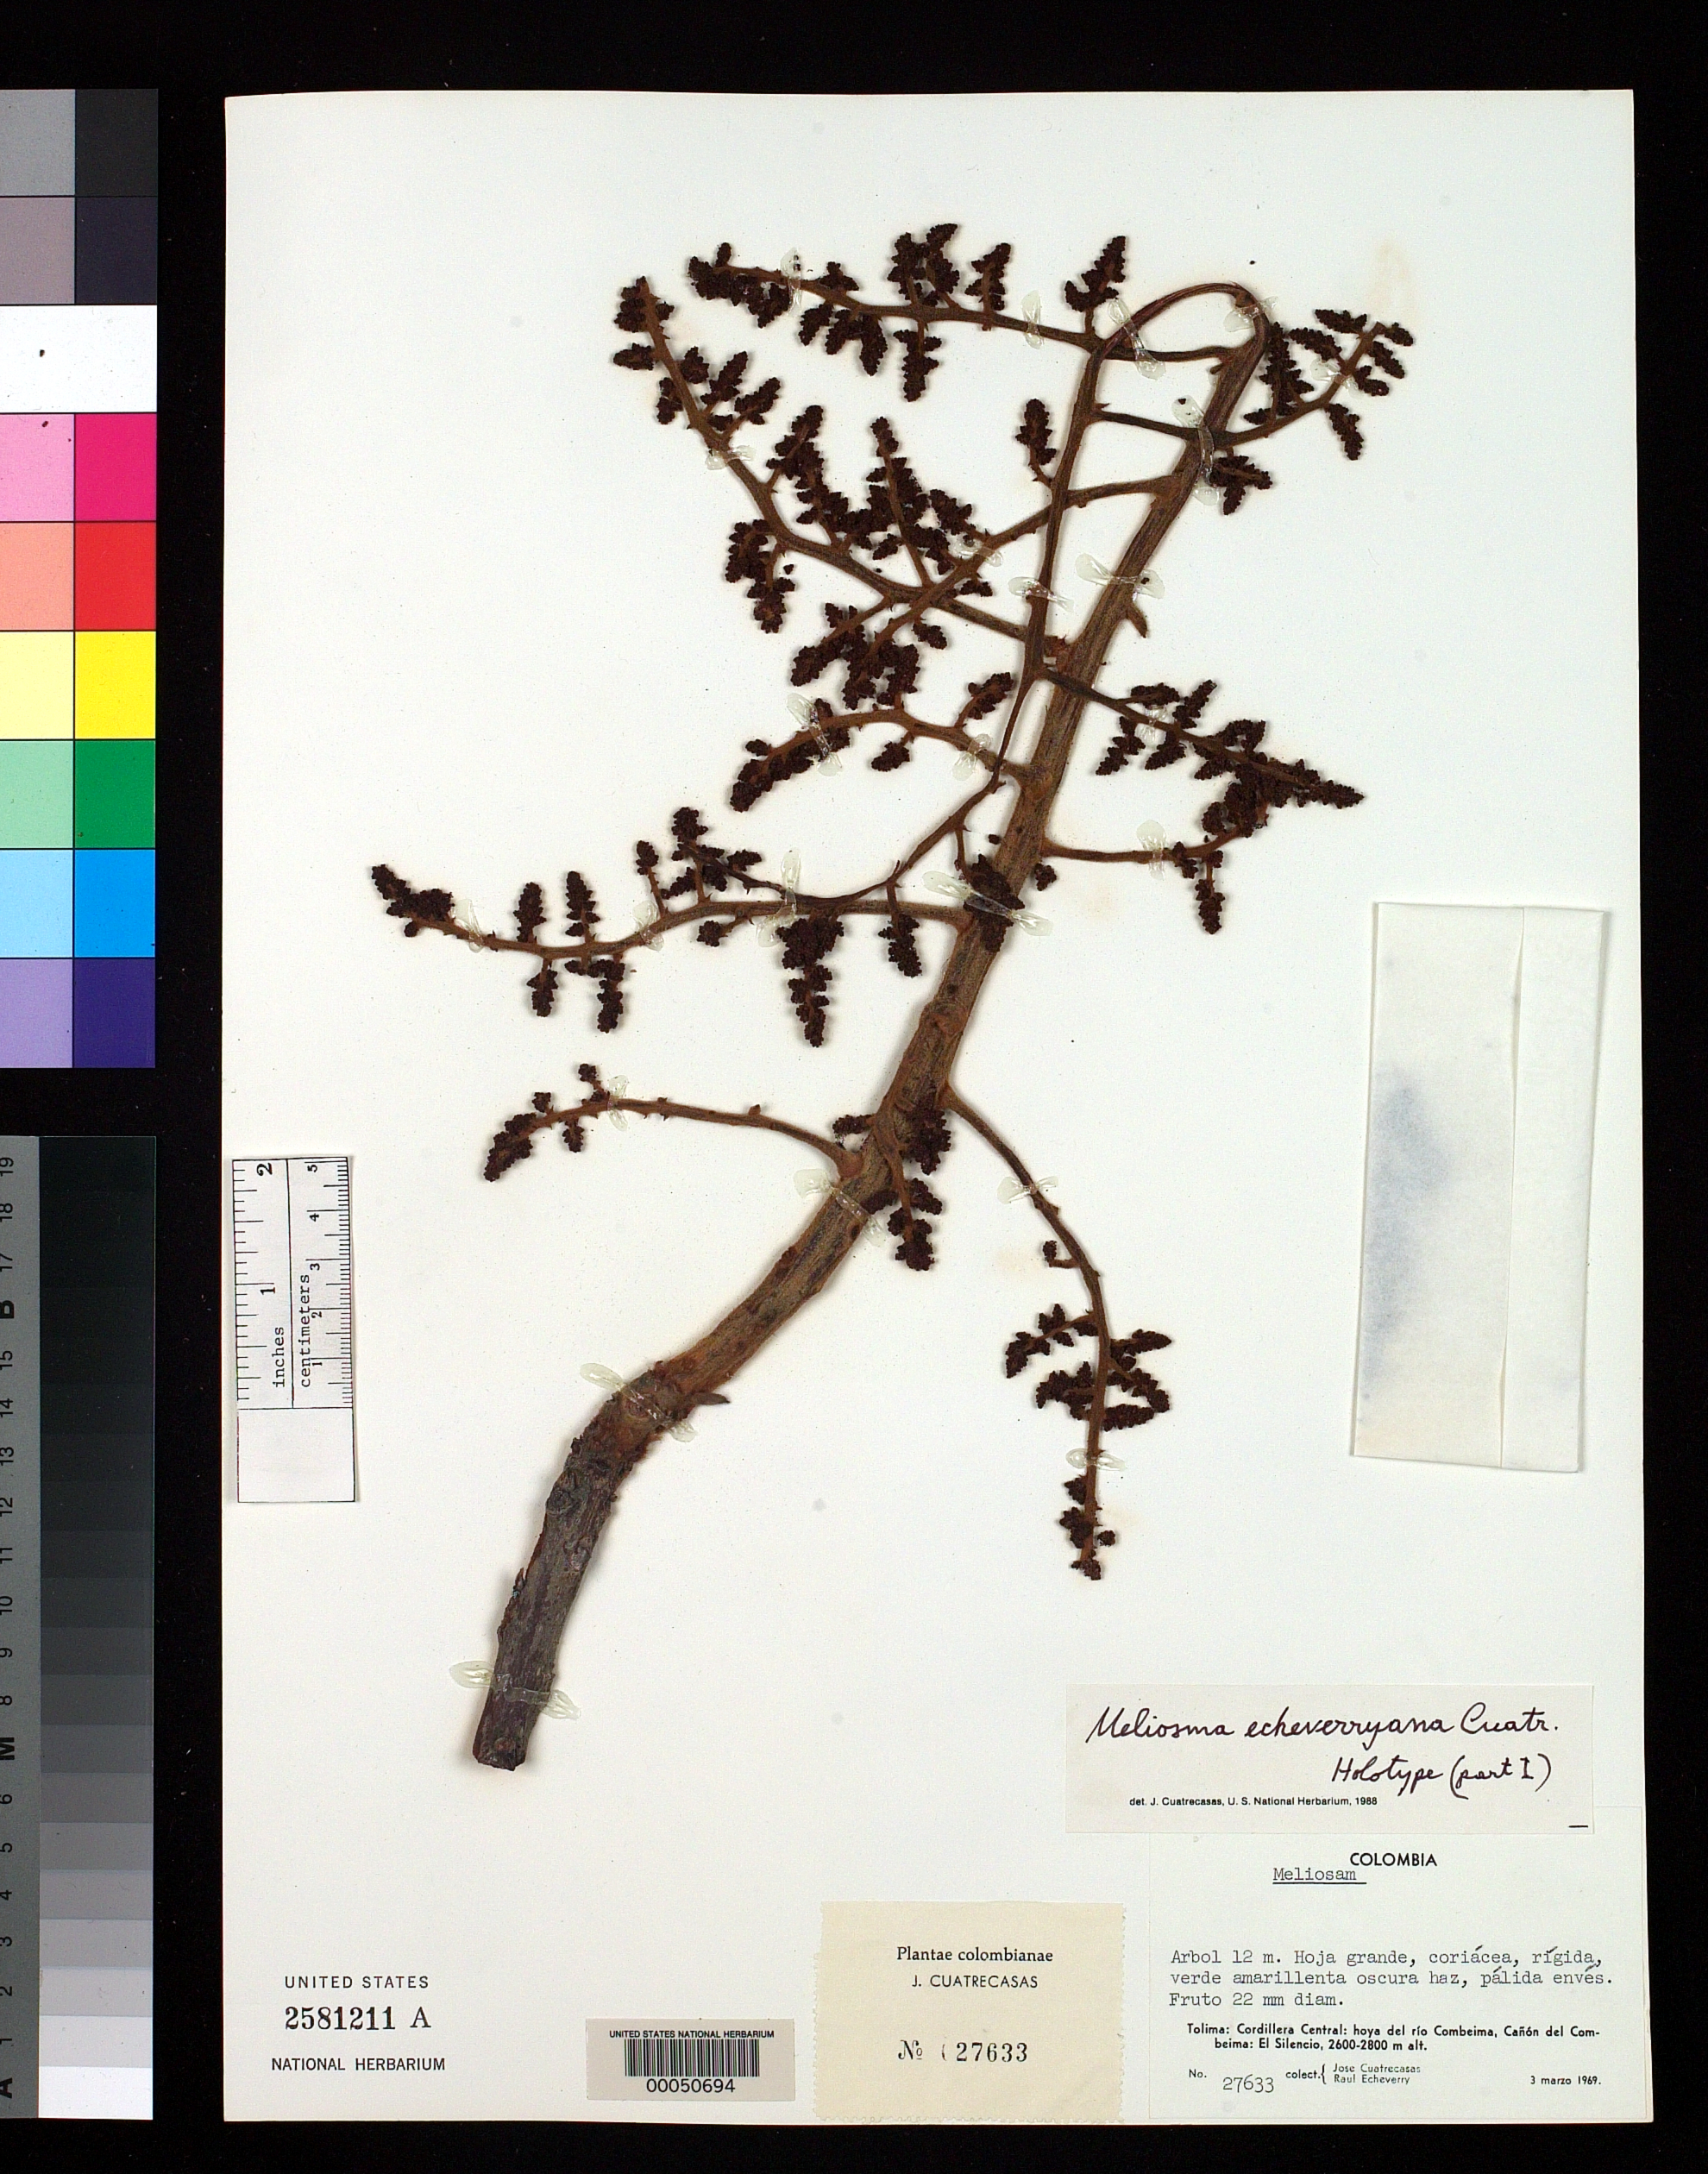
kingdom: Plantae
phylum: Tracheophyta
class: Magnoliopsida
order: Proteales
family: Sabiaceae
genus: Meliosma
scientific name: Meliosma echeverryana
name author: Cuatrec.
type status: Holotype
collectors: J. Cuatrecasas & R. Echeverry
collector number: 27633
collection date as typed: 03 Mar 1969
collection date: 1969-03-03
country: Colombia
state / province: Tolima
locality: Cordillera Central, Valley of Rio Combeima, Cañon del Combeima, El Silencio.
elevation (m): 2600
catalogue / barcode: US 2581211A